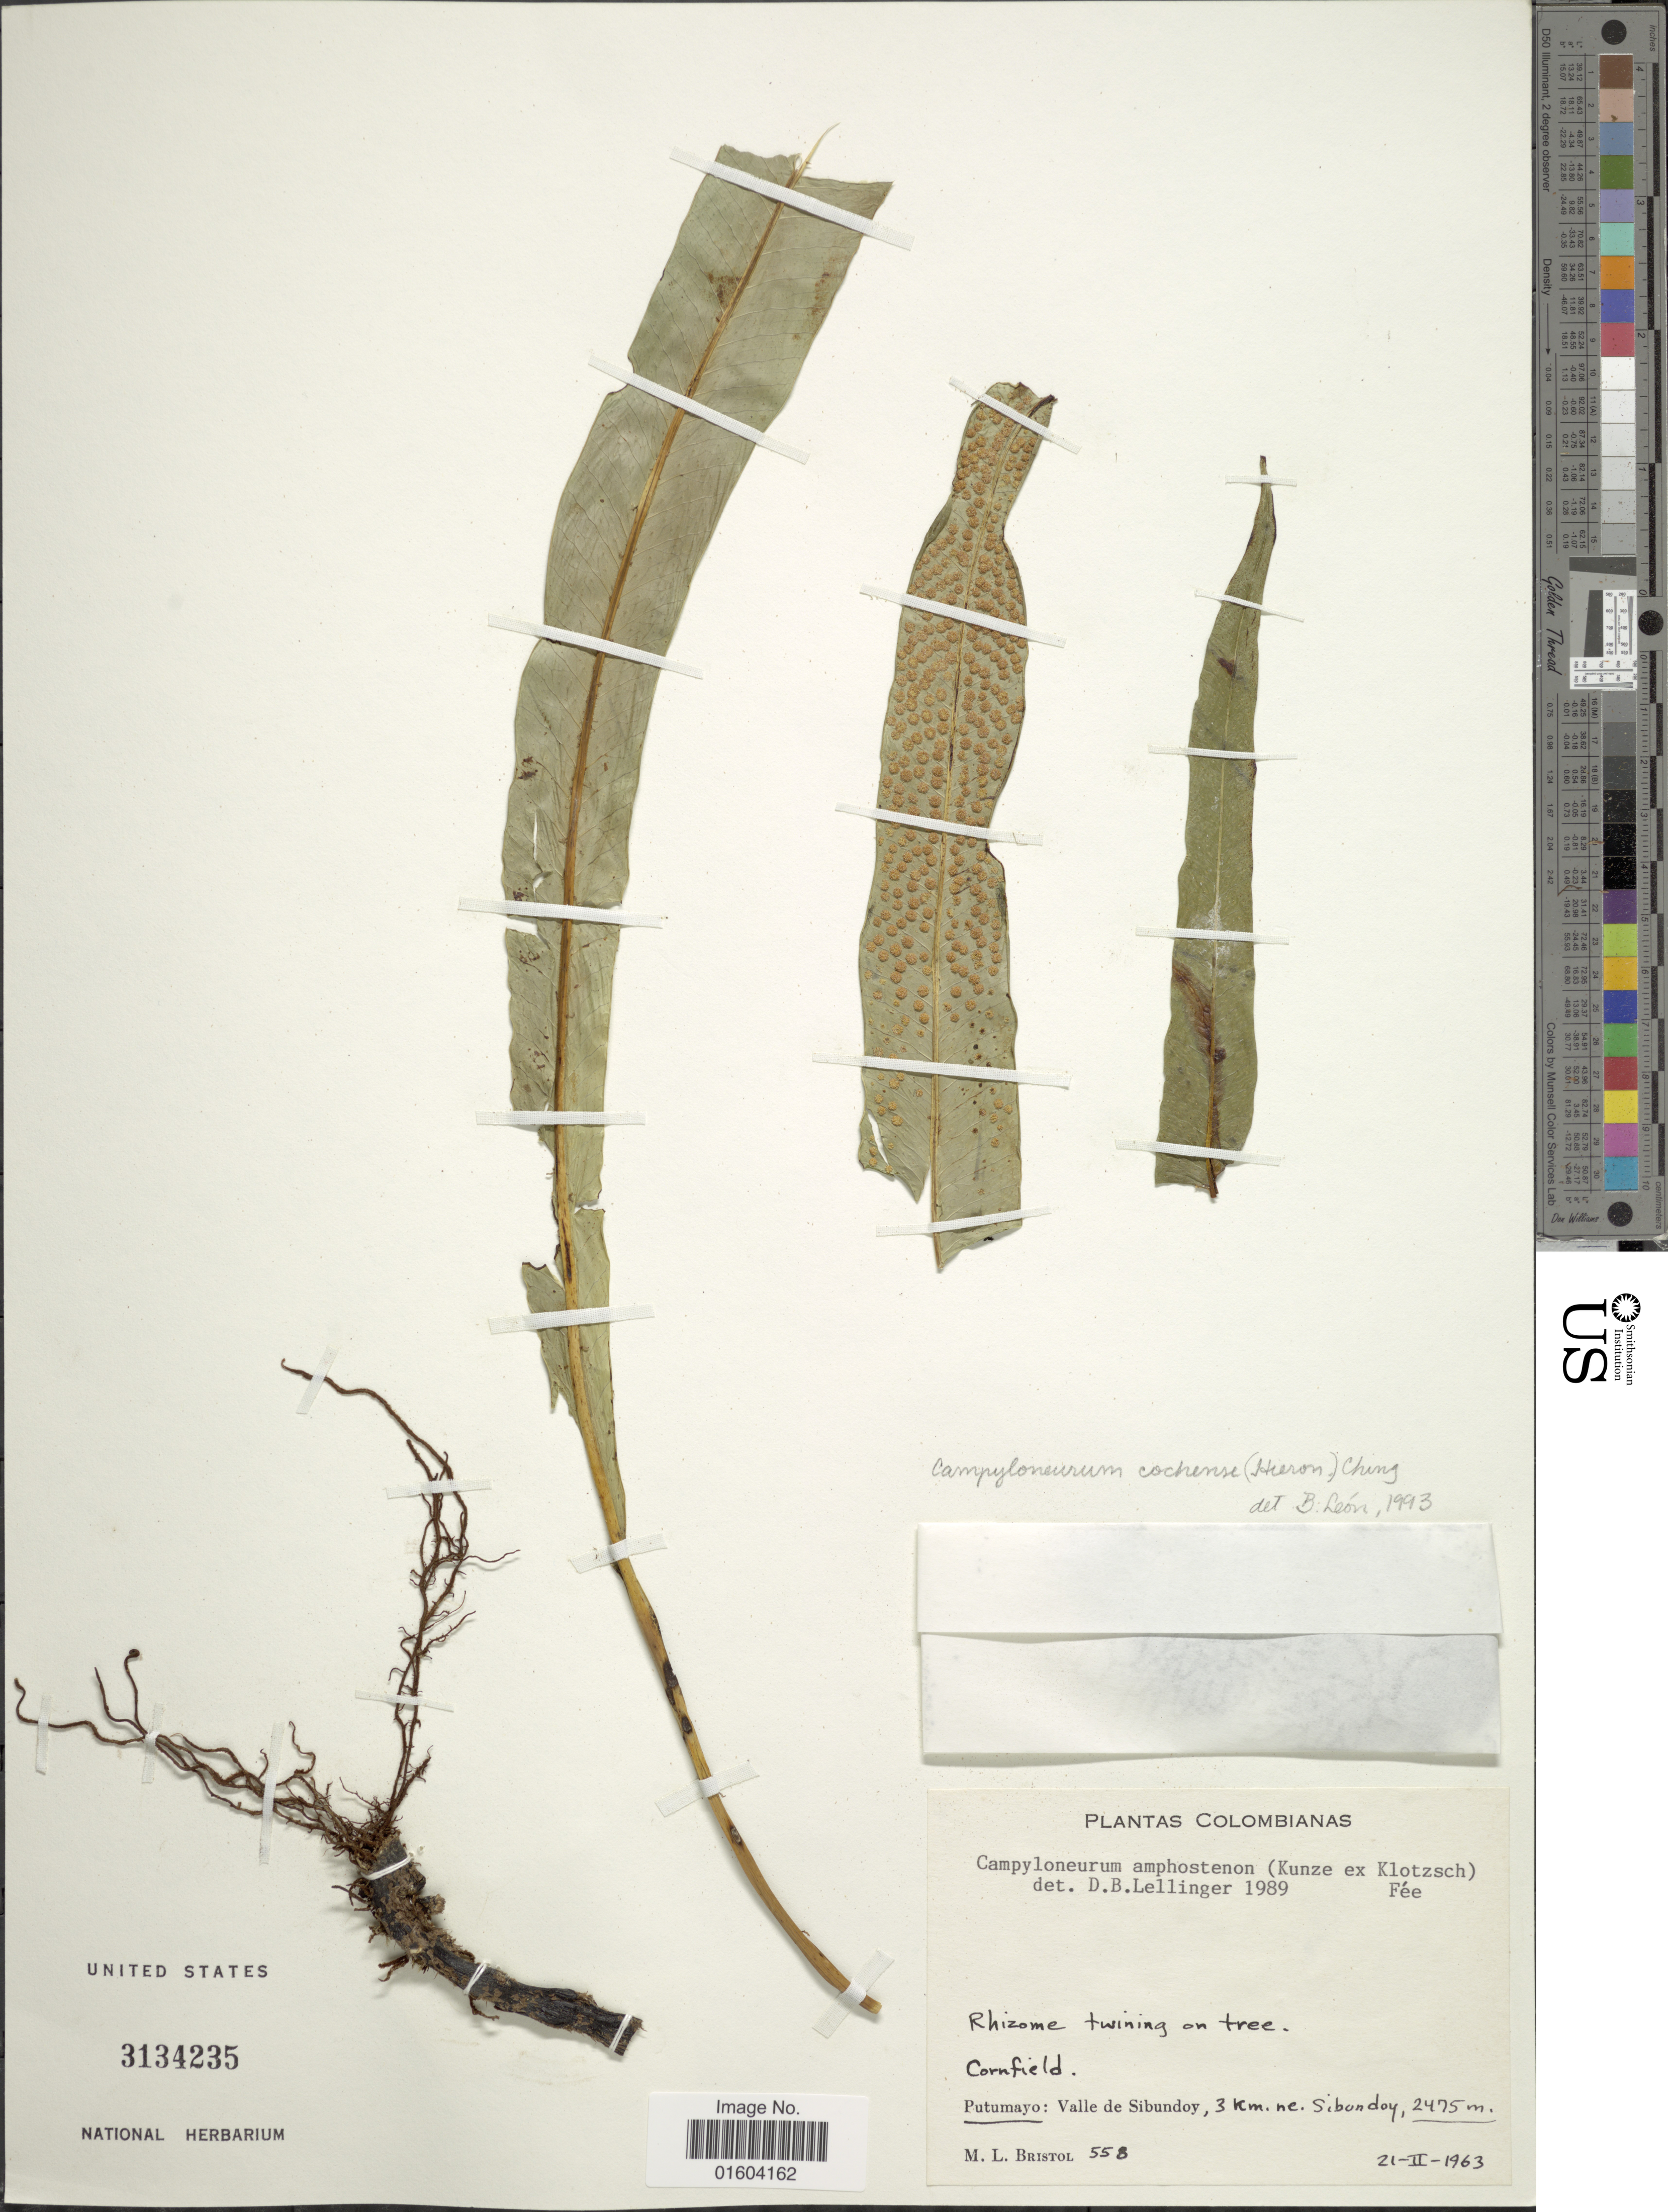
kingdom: Plantae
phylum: Tracheophyta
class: Polypodiopsida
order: Polypodiales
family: Polypodiaceae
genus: Campyloneurum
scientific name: Campyloneurum cochense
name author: (Hieron.) Ching & Farw.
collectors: M. L. Bristol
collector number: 558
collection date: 1963-02-21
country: Colombia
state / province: Putumayo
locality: Colombianas. Putumayo: Valle de Sibundoy, 3 km ne. Sibundoy.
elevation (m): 2475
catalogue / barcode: US 3134235